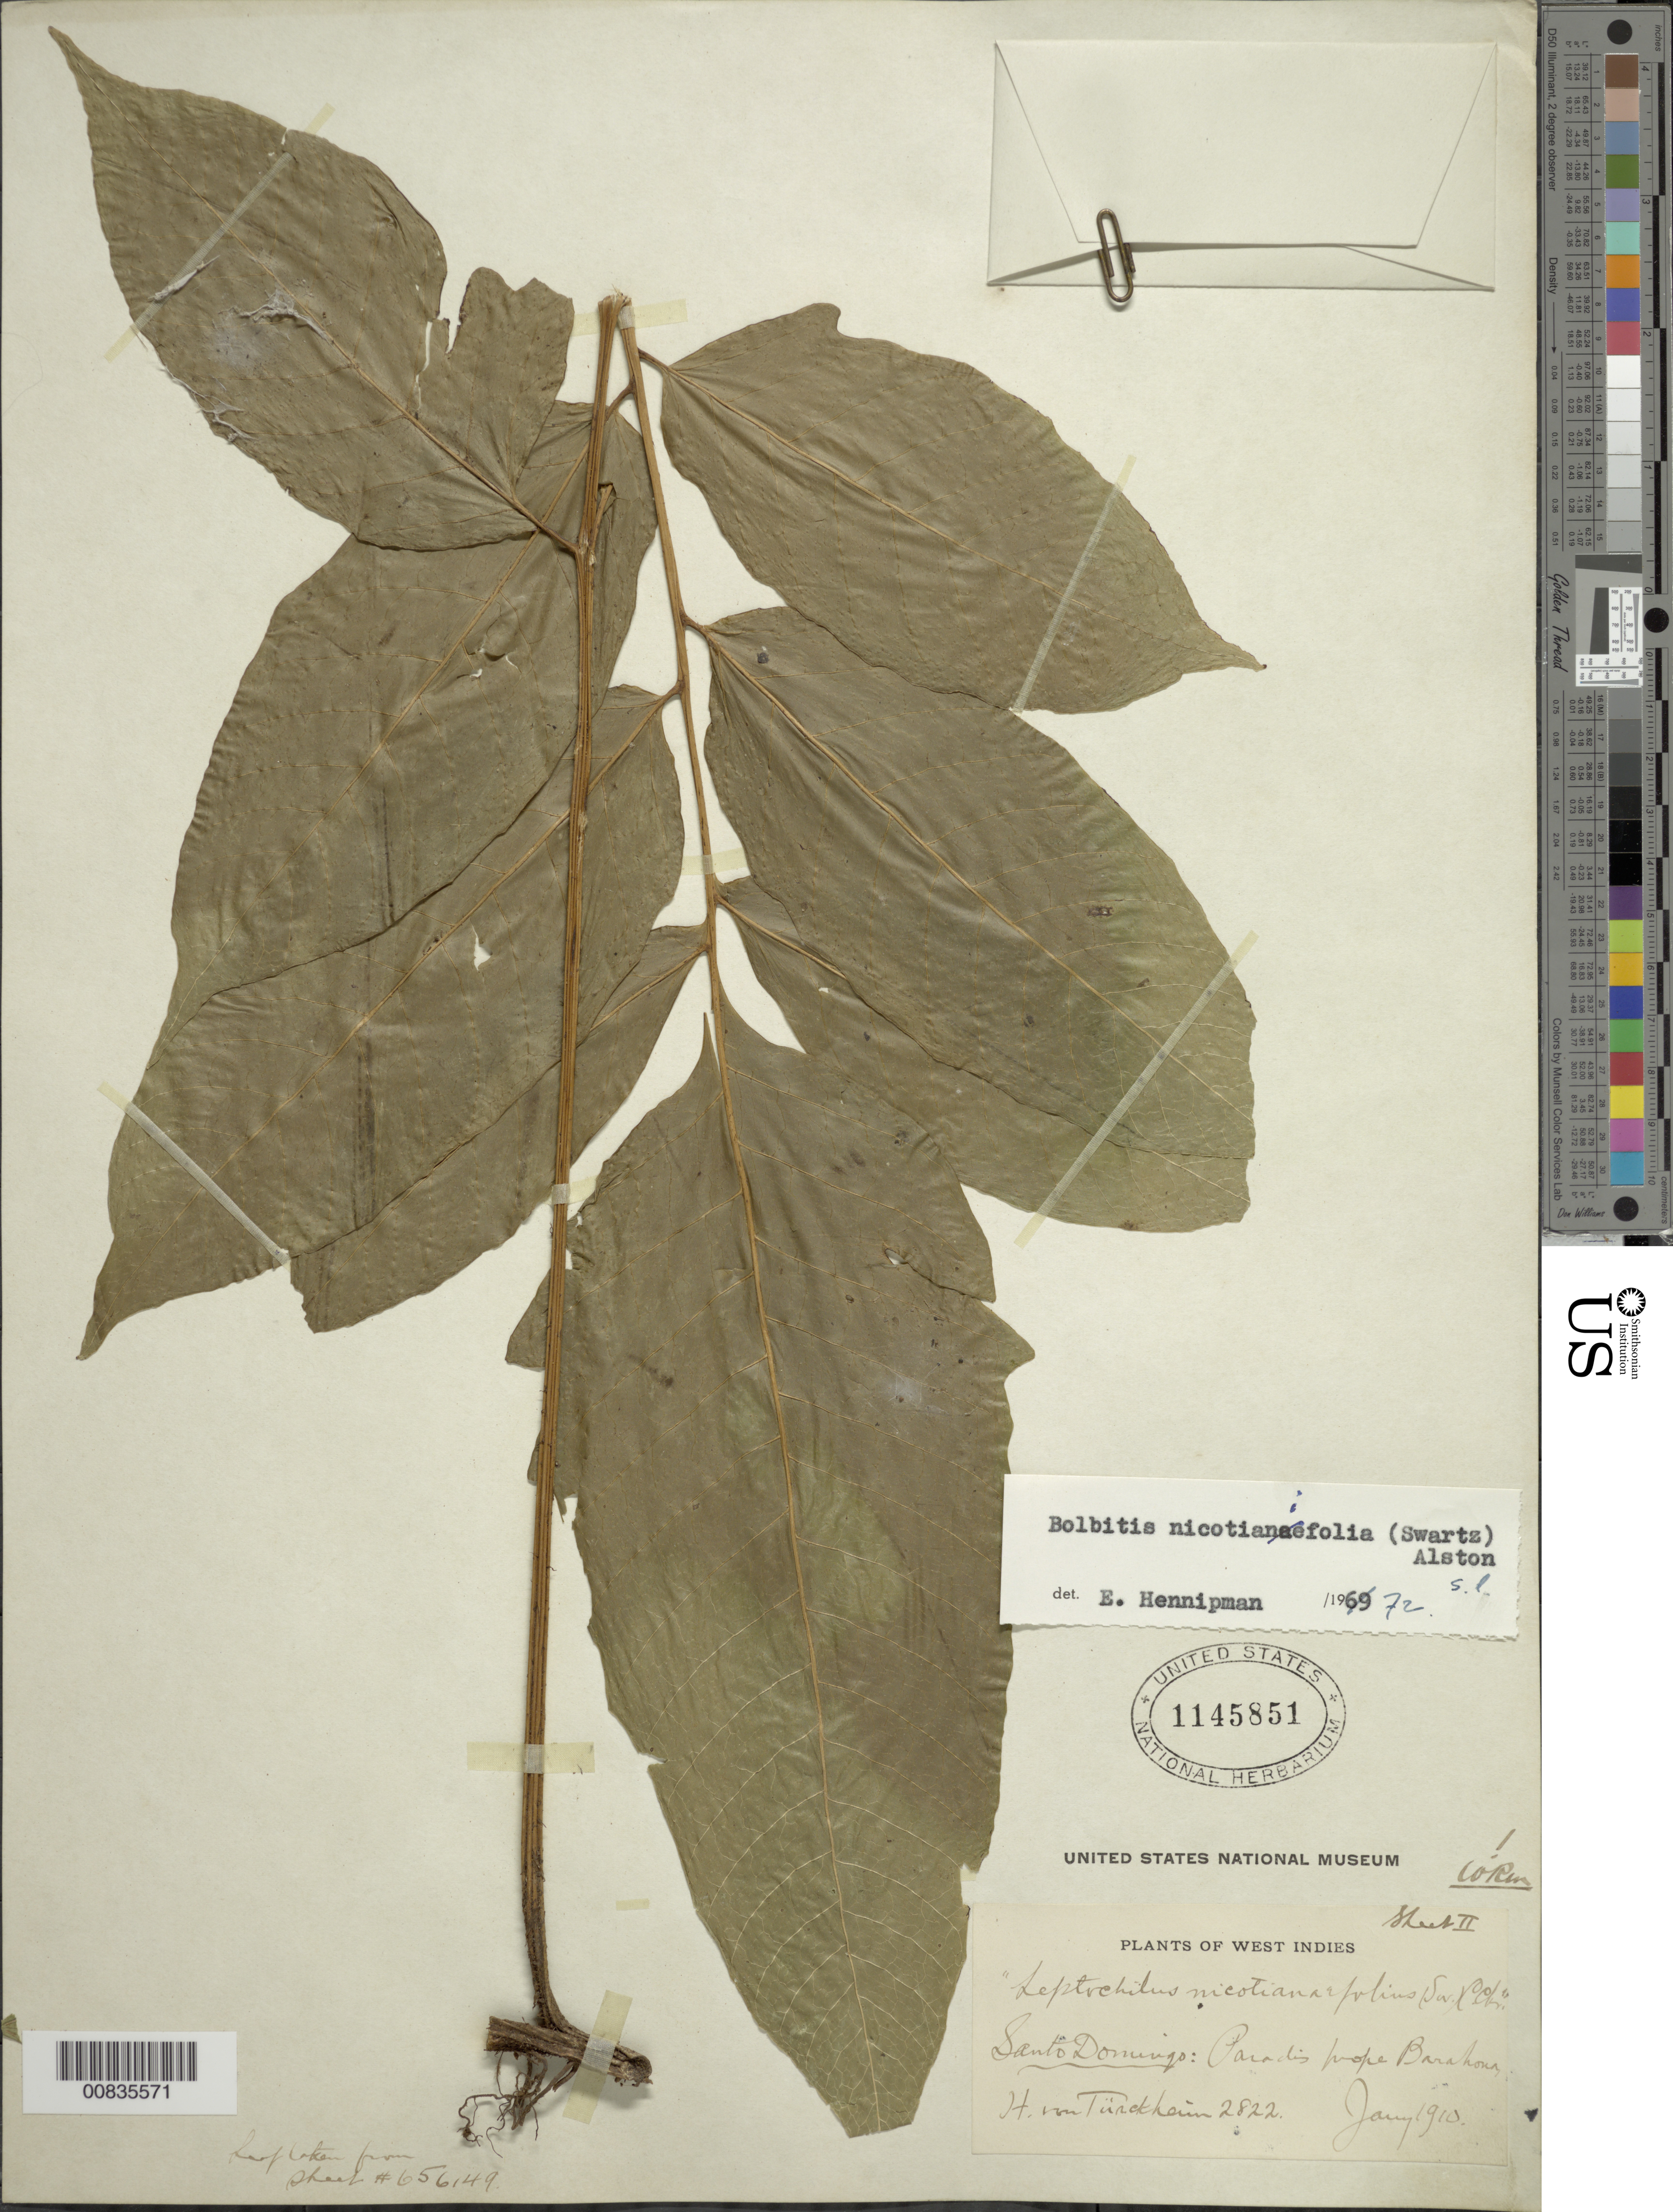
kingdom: Plantae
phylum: Tracheophyta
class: Polypodiopsida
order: Polypodiales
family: Dryopteridaceae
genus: Mickelia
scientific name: Mickelia nicotianifolia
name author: (Sw.) R.C. Moran et al.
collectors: H. von Türckheim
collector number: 2822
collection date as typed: Jan 1910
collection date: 1910-01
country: Dominican Republic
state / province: Barahona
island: Hispaniola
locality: Paradis prope Barahona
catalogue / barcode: US 1145851